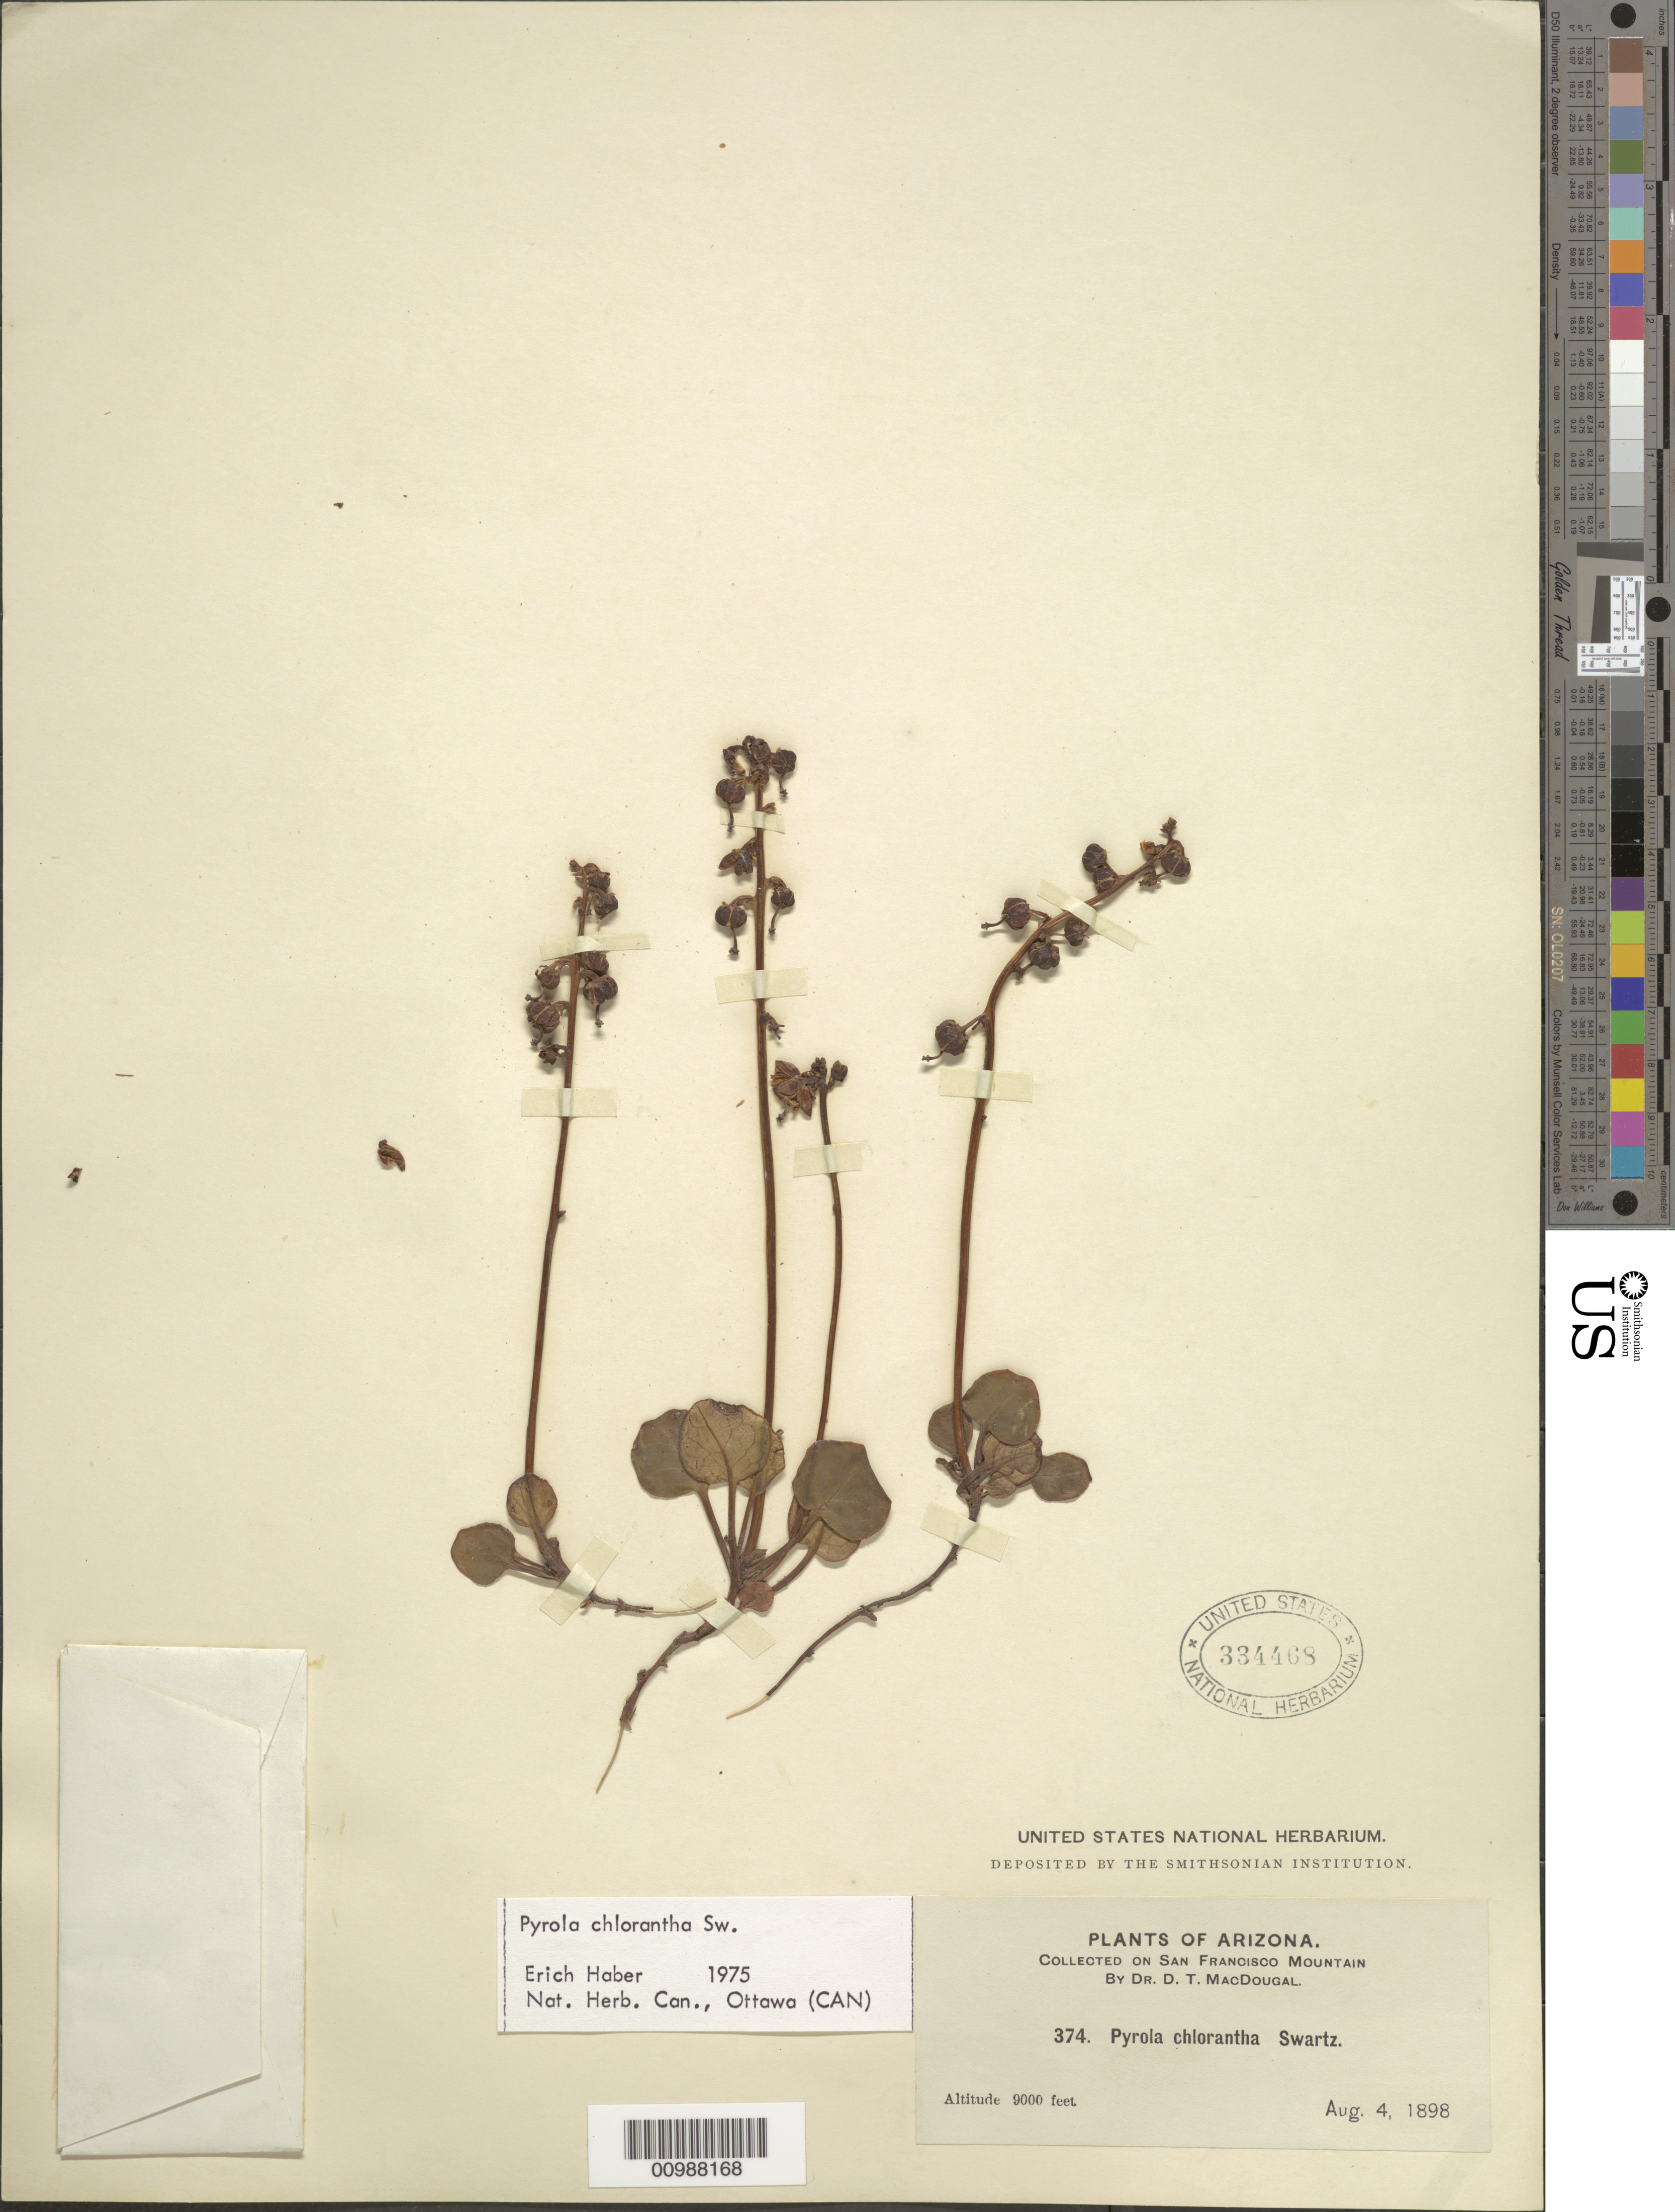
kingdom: Plantae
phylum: Tracheophyta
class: Magnoliopsida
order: Ericales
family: Ericaceae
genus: Pyrola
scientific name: Pyrola chlorantha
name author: Schweigg.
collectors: D. T. MacDougal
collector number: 374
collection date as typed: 04 Aug 1898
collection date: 1898-08-04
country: United States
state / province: Arizona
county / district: Greenlee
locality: San Francisco Mountains.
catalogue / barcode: US 334468